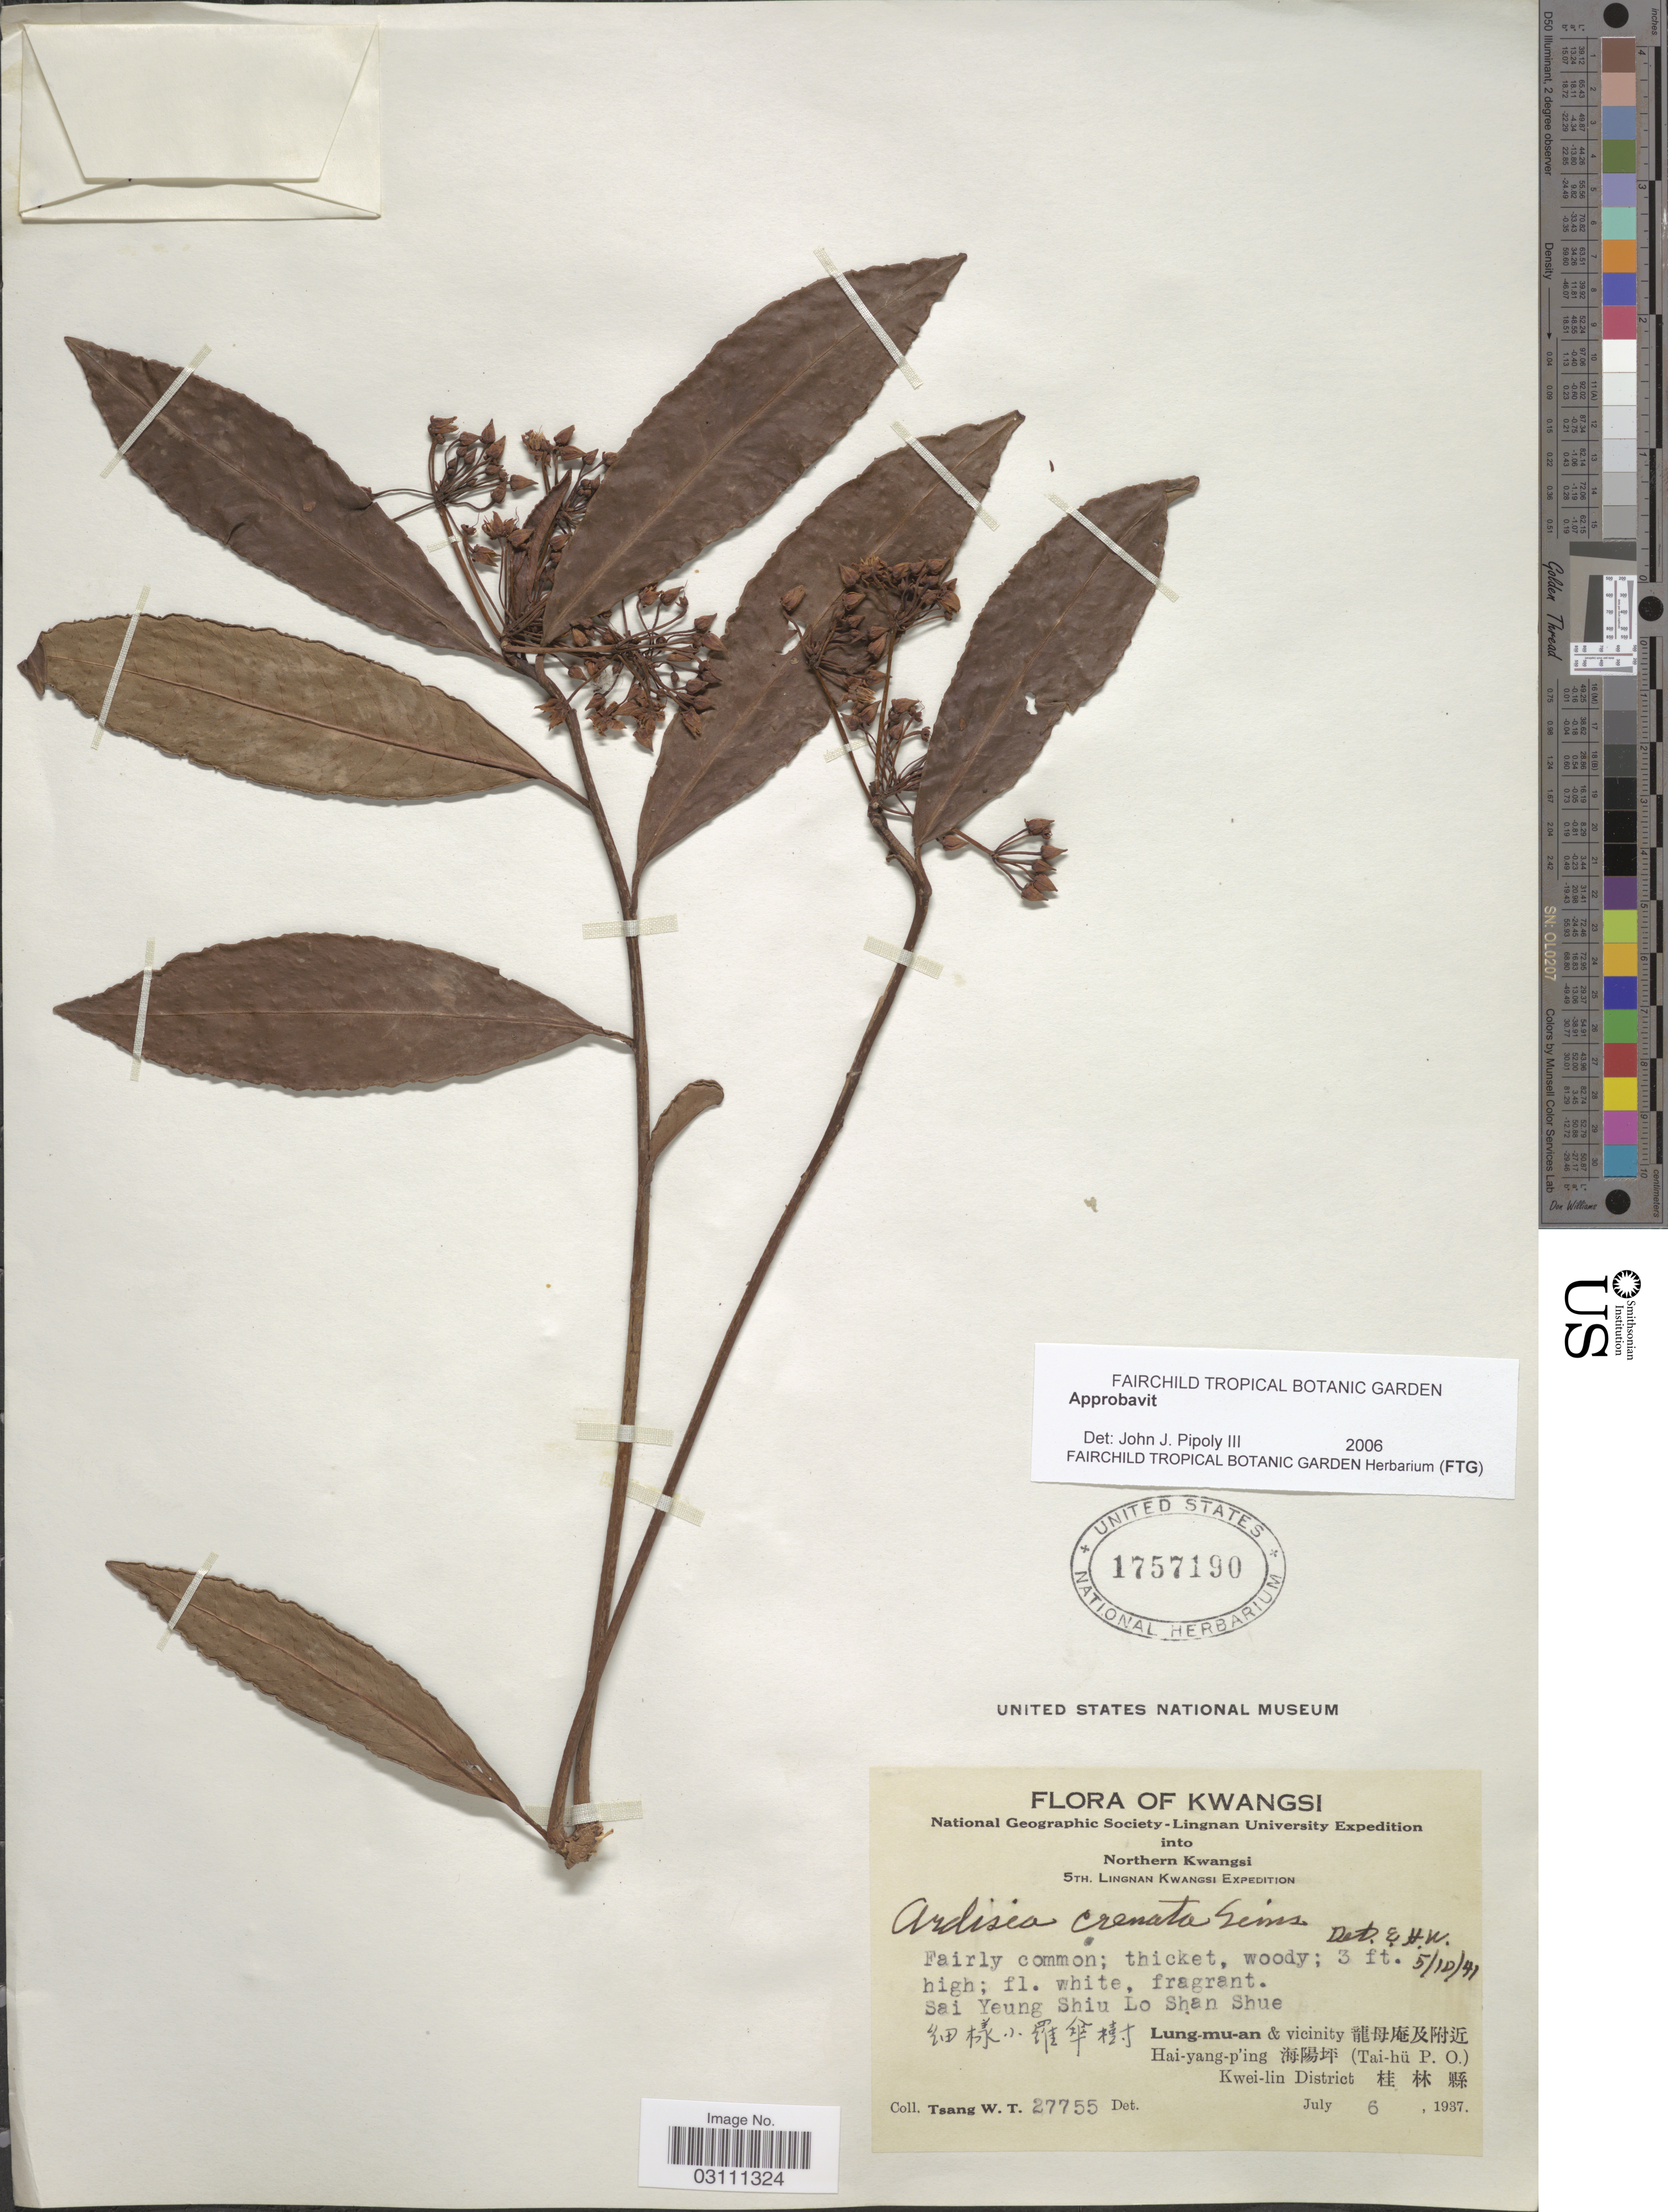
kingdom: Plantae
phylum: Tracheophyta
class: Magnoliopsida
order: Ericales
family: Primulaceae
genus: Ardisia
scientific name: Ardisia crenata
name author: Sims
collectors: W. T. Tsang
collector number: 27755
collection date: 1937-07-06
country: China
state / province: Guangxi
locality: Kwangsi. Northern Kwangsi. Sai Yeung Shiu Lo Shan Shue. Lung-mu-an & vicinity. Hai-yang-p'ing (Tai-hü P. O.) Kwei-lin District.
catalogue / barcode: US 1757190